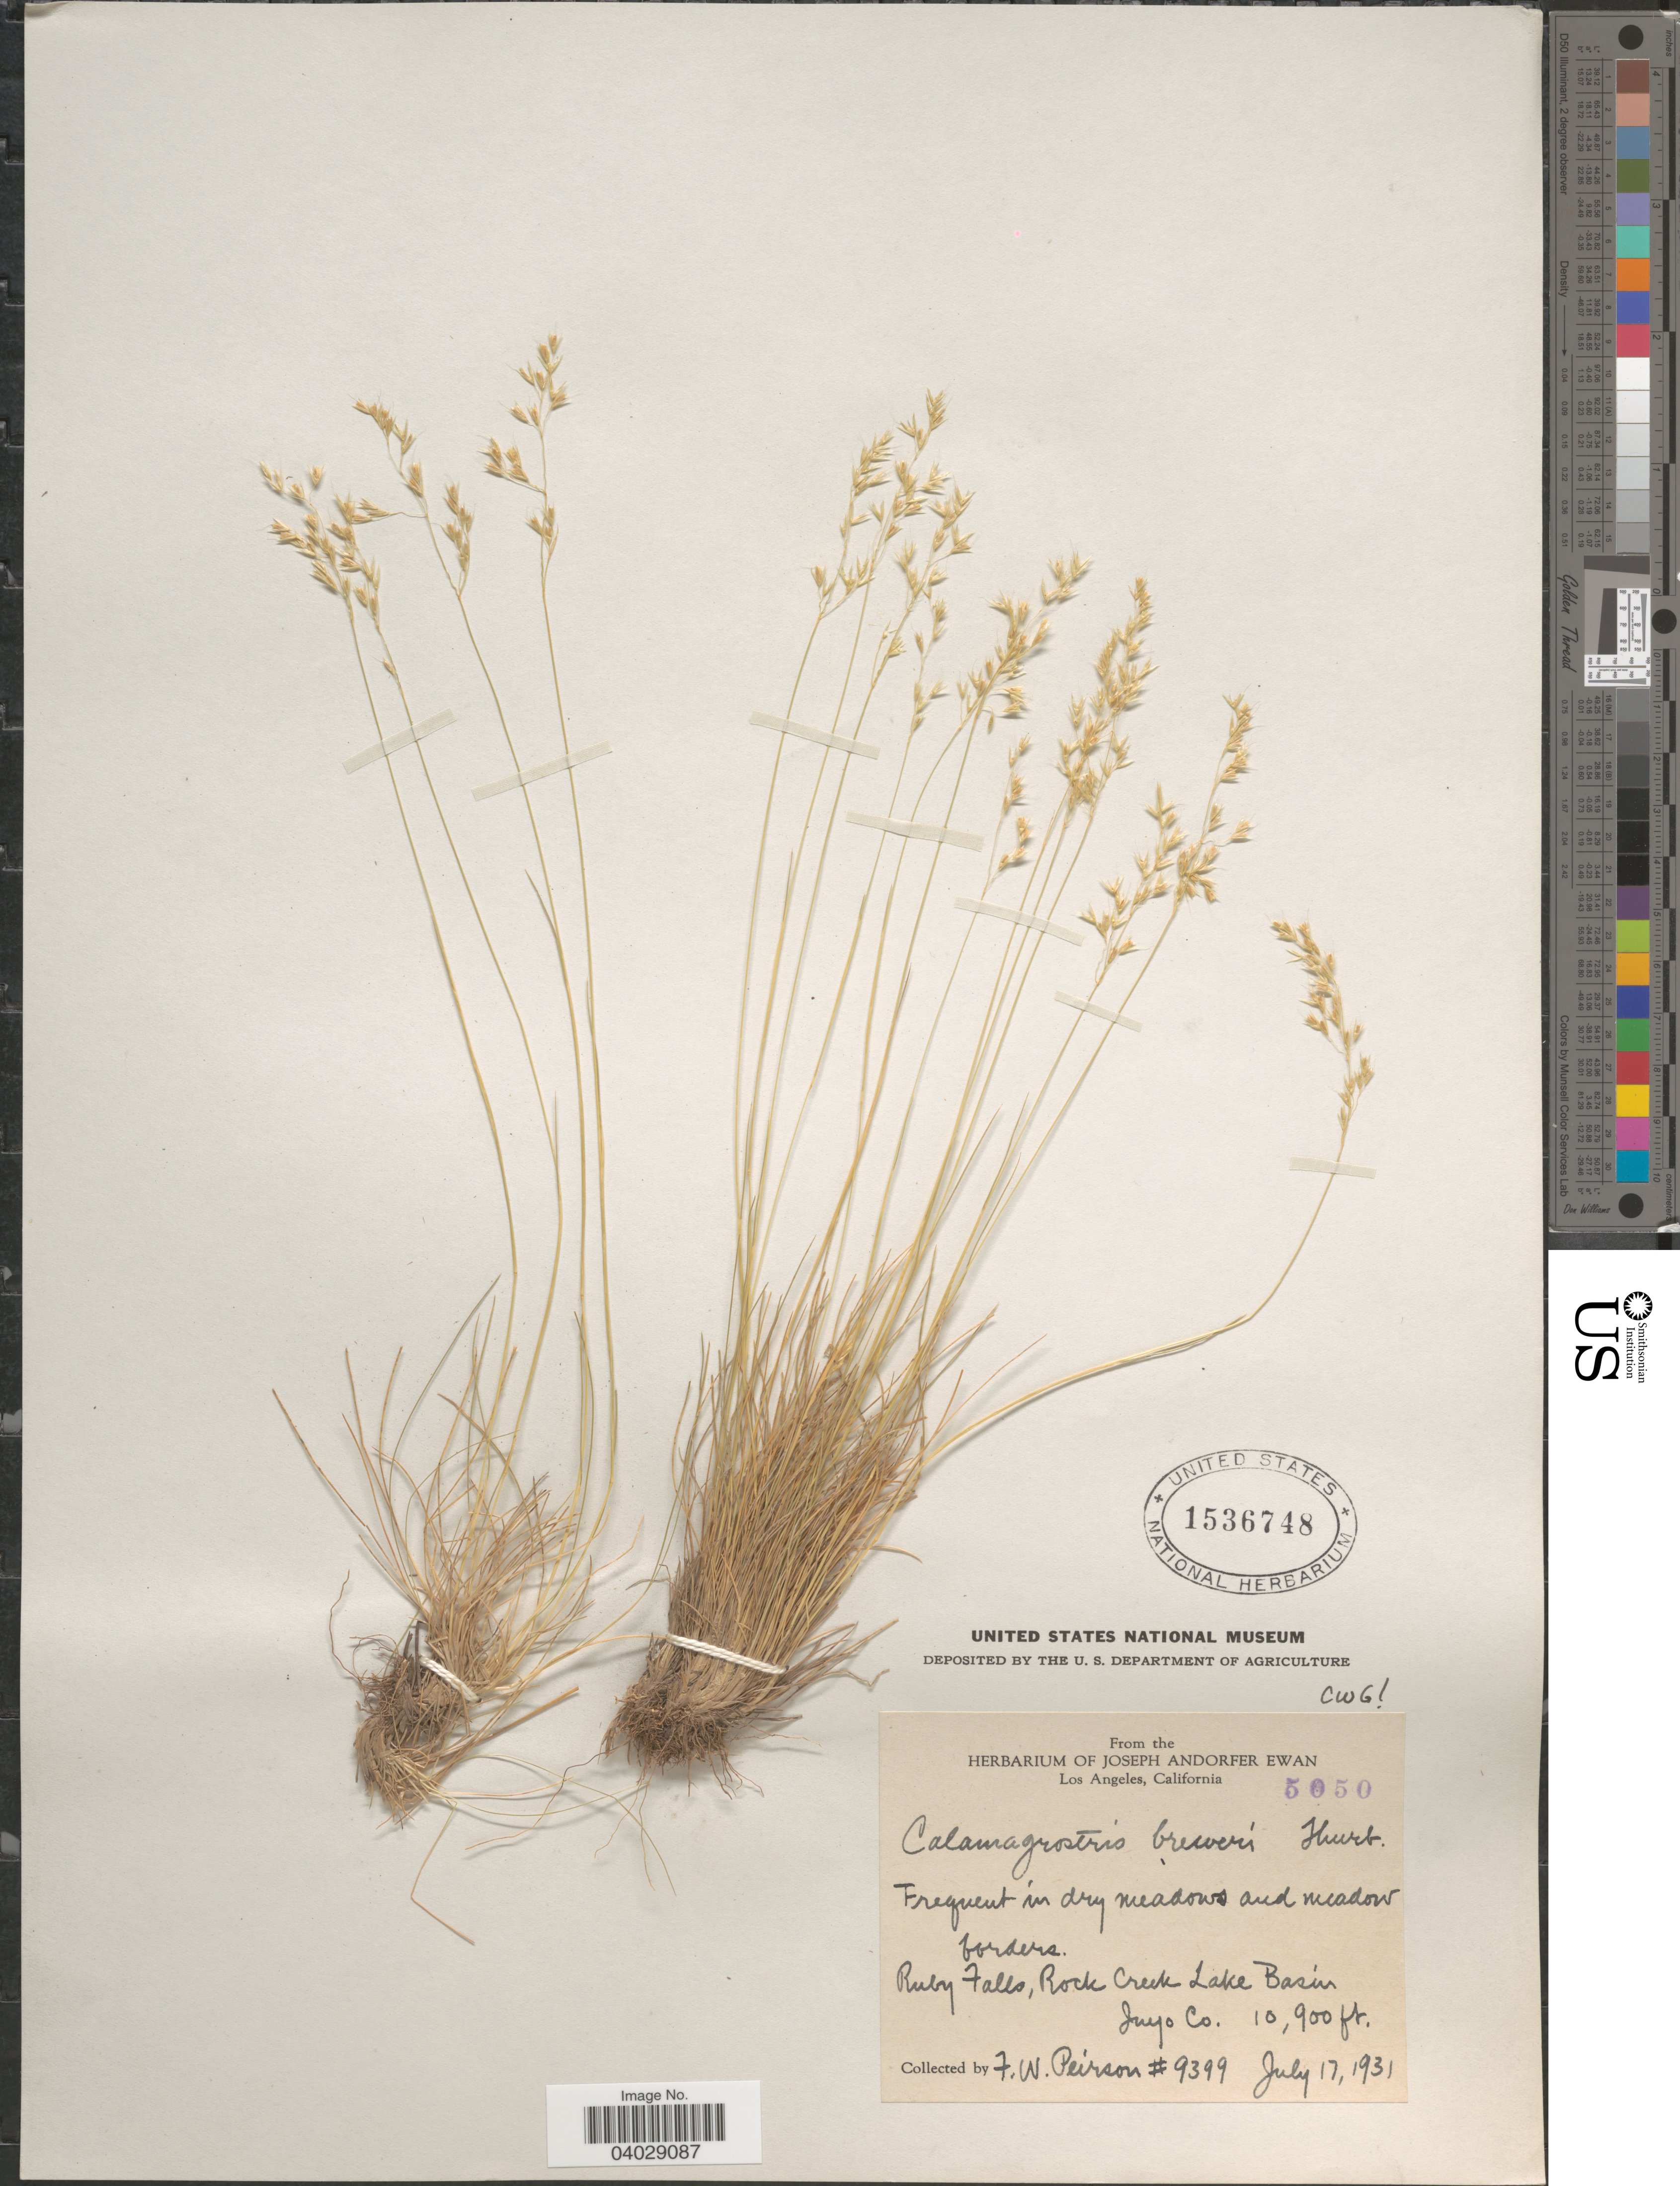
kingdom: Plantae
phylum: Tracheophyta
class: Liliopsida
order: Poales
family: Poaceae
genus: Calamagrostis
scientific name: Calamagrostis muiriana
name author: B.L. Wilson & Sami Gray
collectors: F. Peirson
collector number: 9399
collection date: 1931-07-17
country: United States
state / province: California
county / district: Inyo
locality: Ruby Falls, Rock Creek Lake Basin. Inyo Co.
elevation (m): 3322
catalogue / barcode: US 1536748